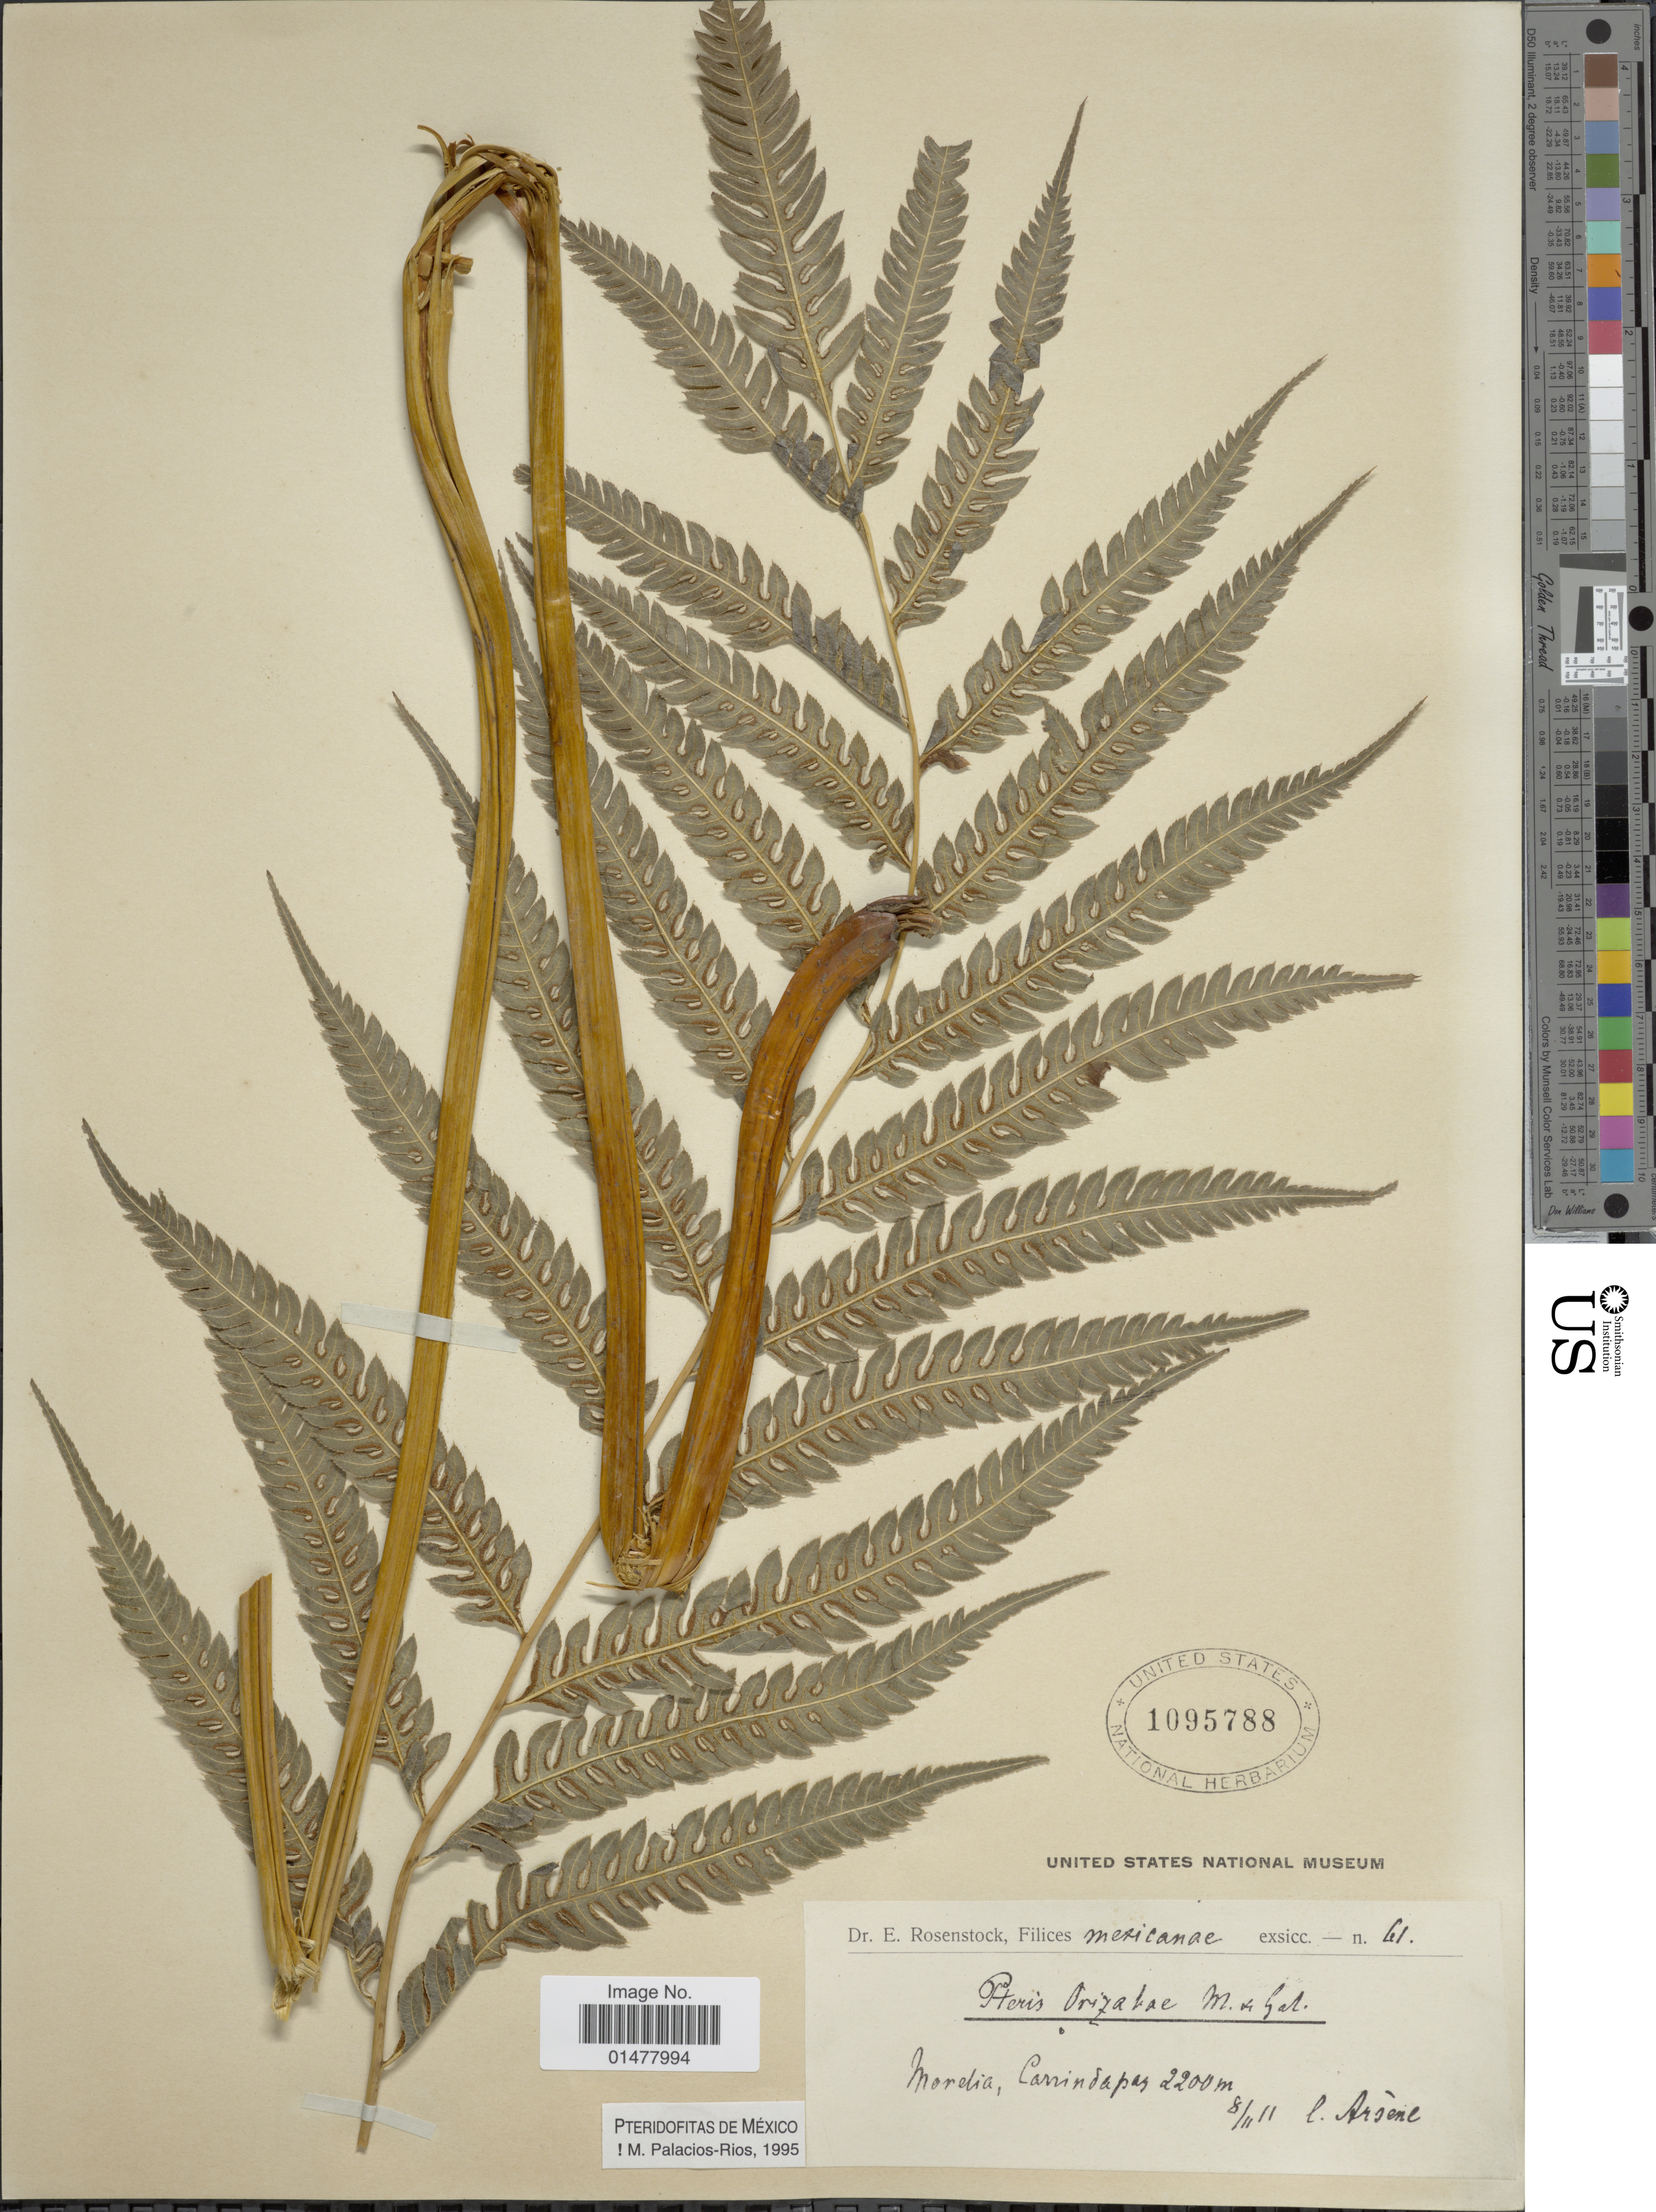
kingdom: Plantae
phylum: Tracheophyta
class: Polypodiopsida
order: Polypodiales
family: Pteridaceae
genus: Pteris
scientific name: Pteris orizabae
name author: M. Martens & Galeotti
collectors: -- Arsène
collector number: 61*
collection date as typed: Transcribed d/m/y: 8/11/11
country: Mexico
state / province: Michoacán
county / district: Morelia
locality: Carridapas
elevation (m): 2200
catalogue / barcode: US 1095788